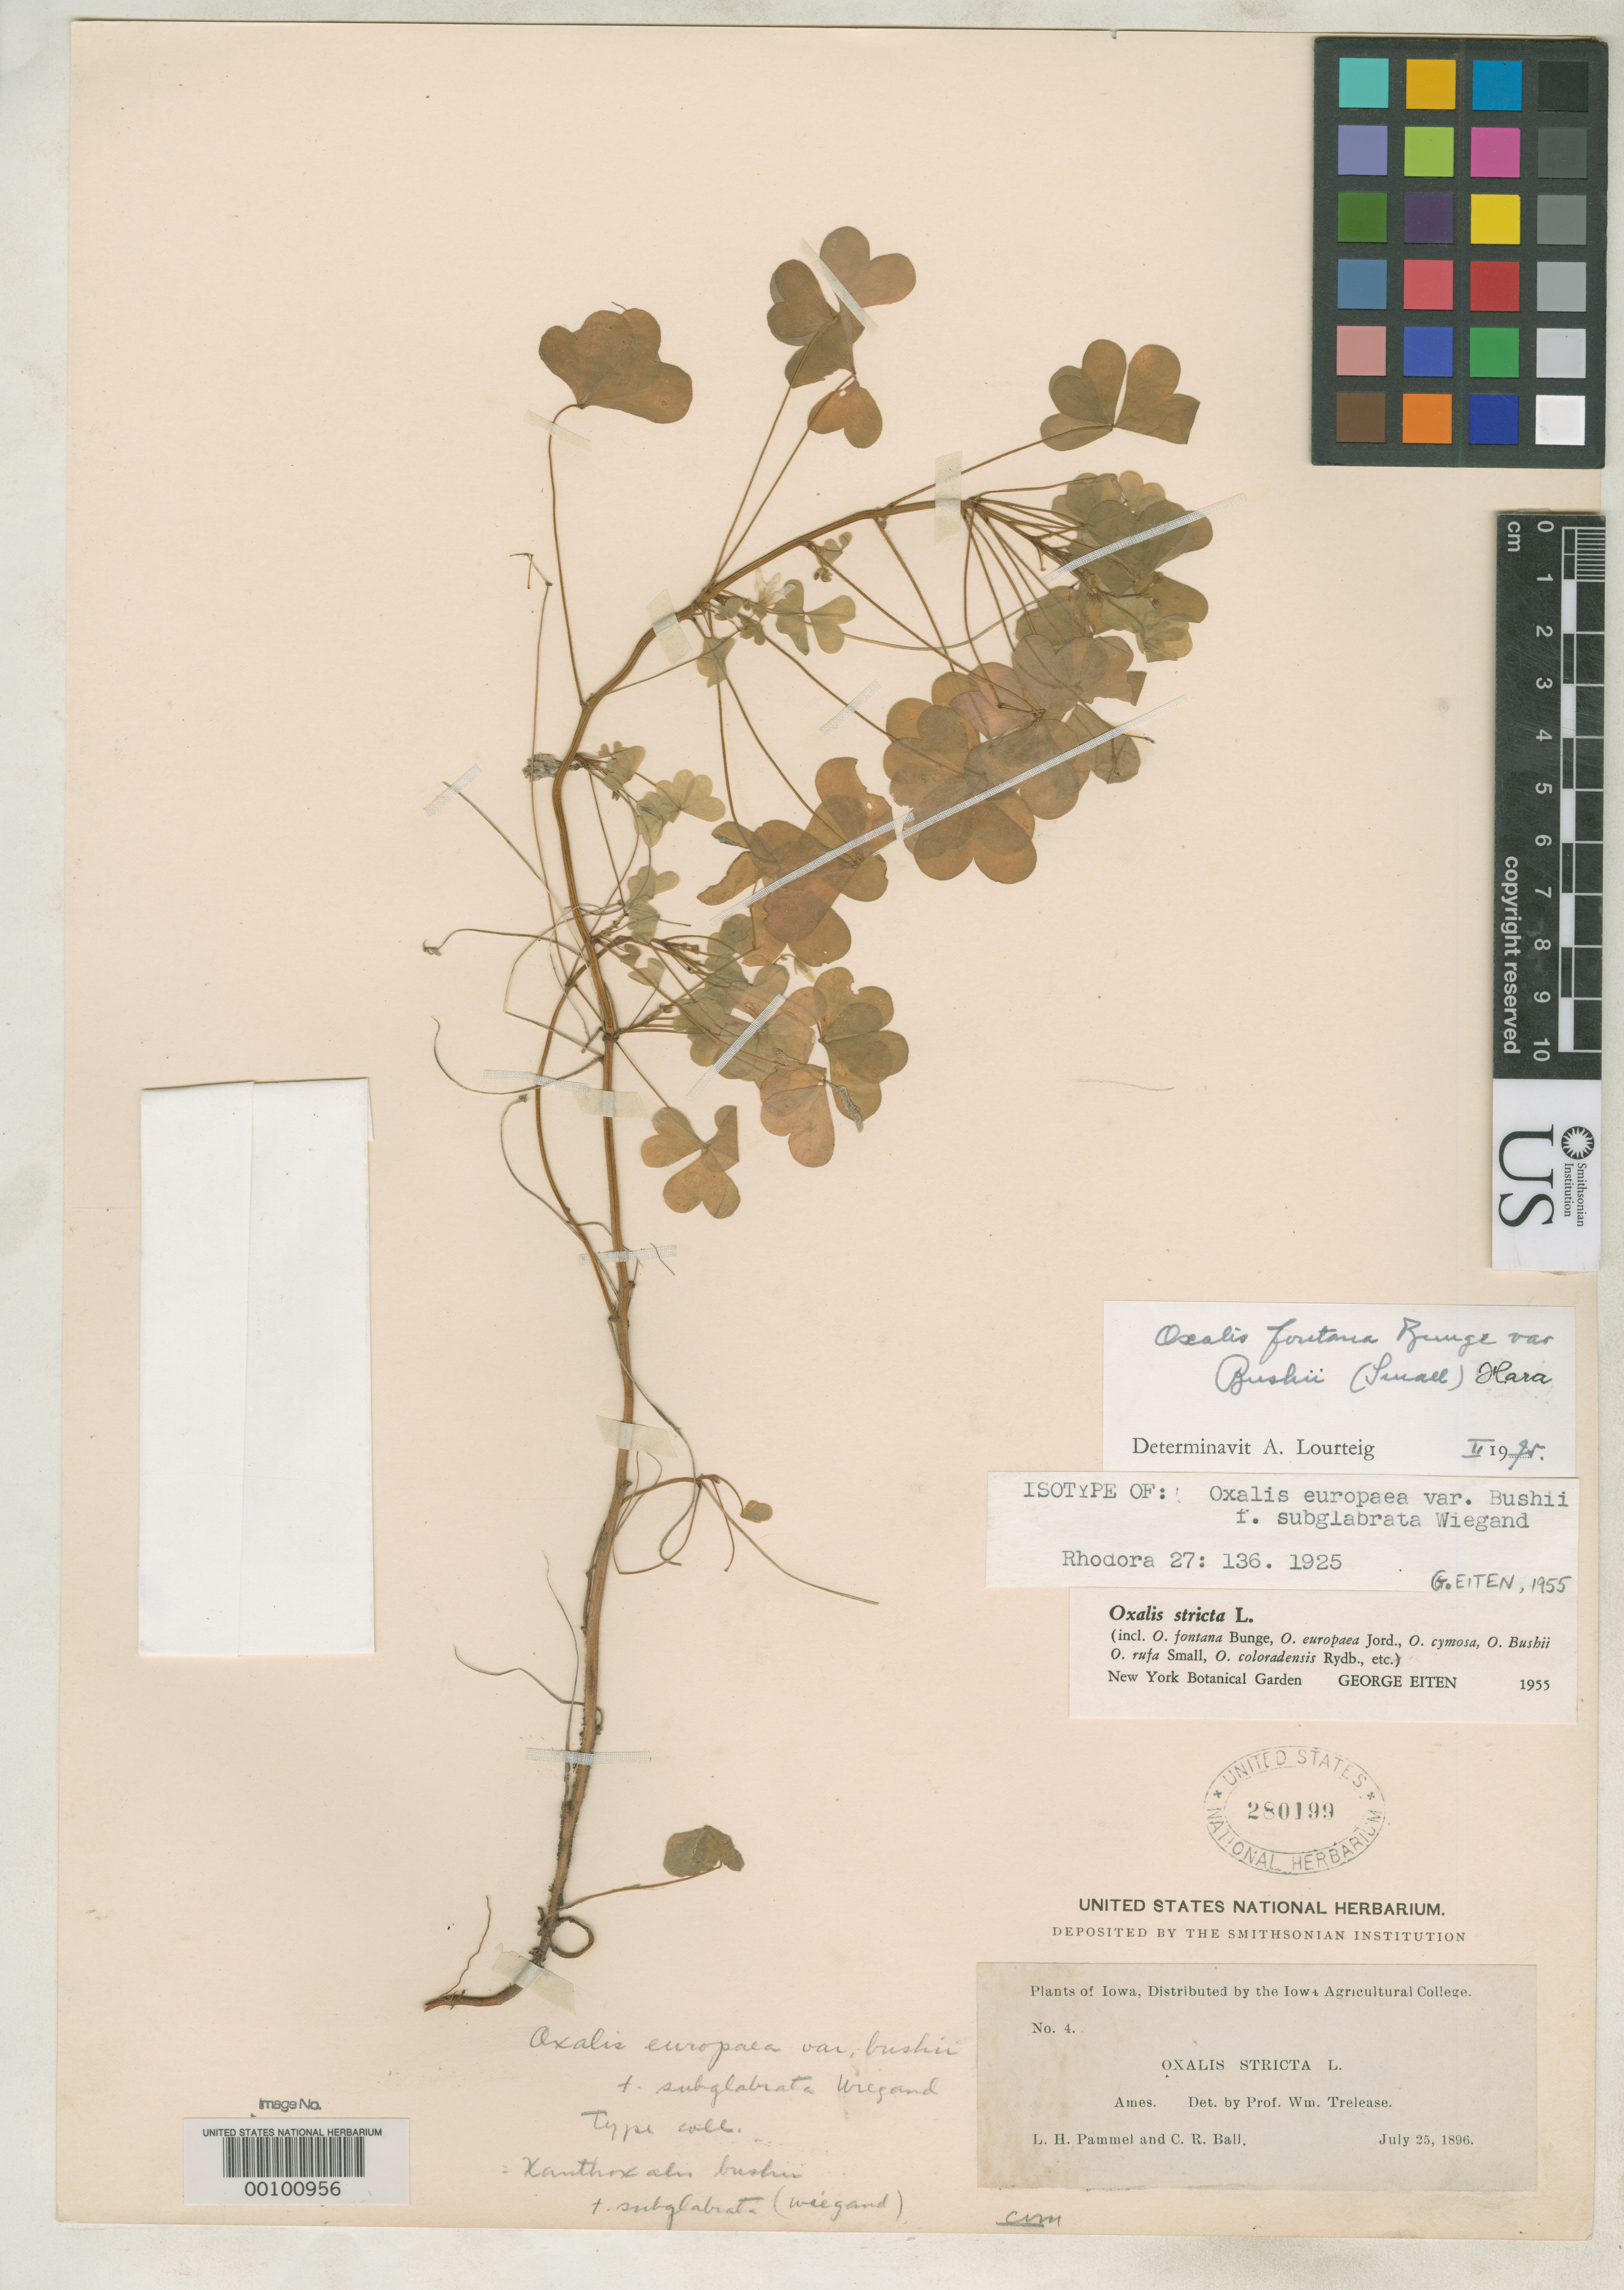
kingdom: Plantae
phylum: Tracheophyta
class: Magnoliopsida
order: Oxalidales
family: Oxalidaceae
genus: Oxalis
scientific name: Oxalis europaea f. subglabrata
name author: Wiegand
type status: Isotype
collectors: L. Pammel & C. R. Ball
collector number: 4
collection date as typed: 25 Jul 1896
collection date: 1896-07-25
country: United States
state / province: Iowa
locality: Ames.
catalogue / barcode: US 280199